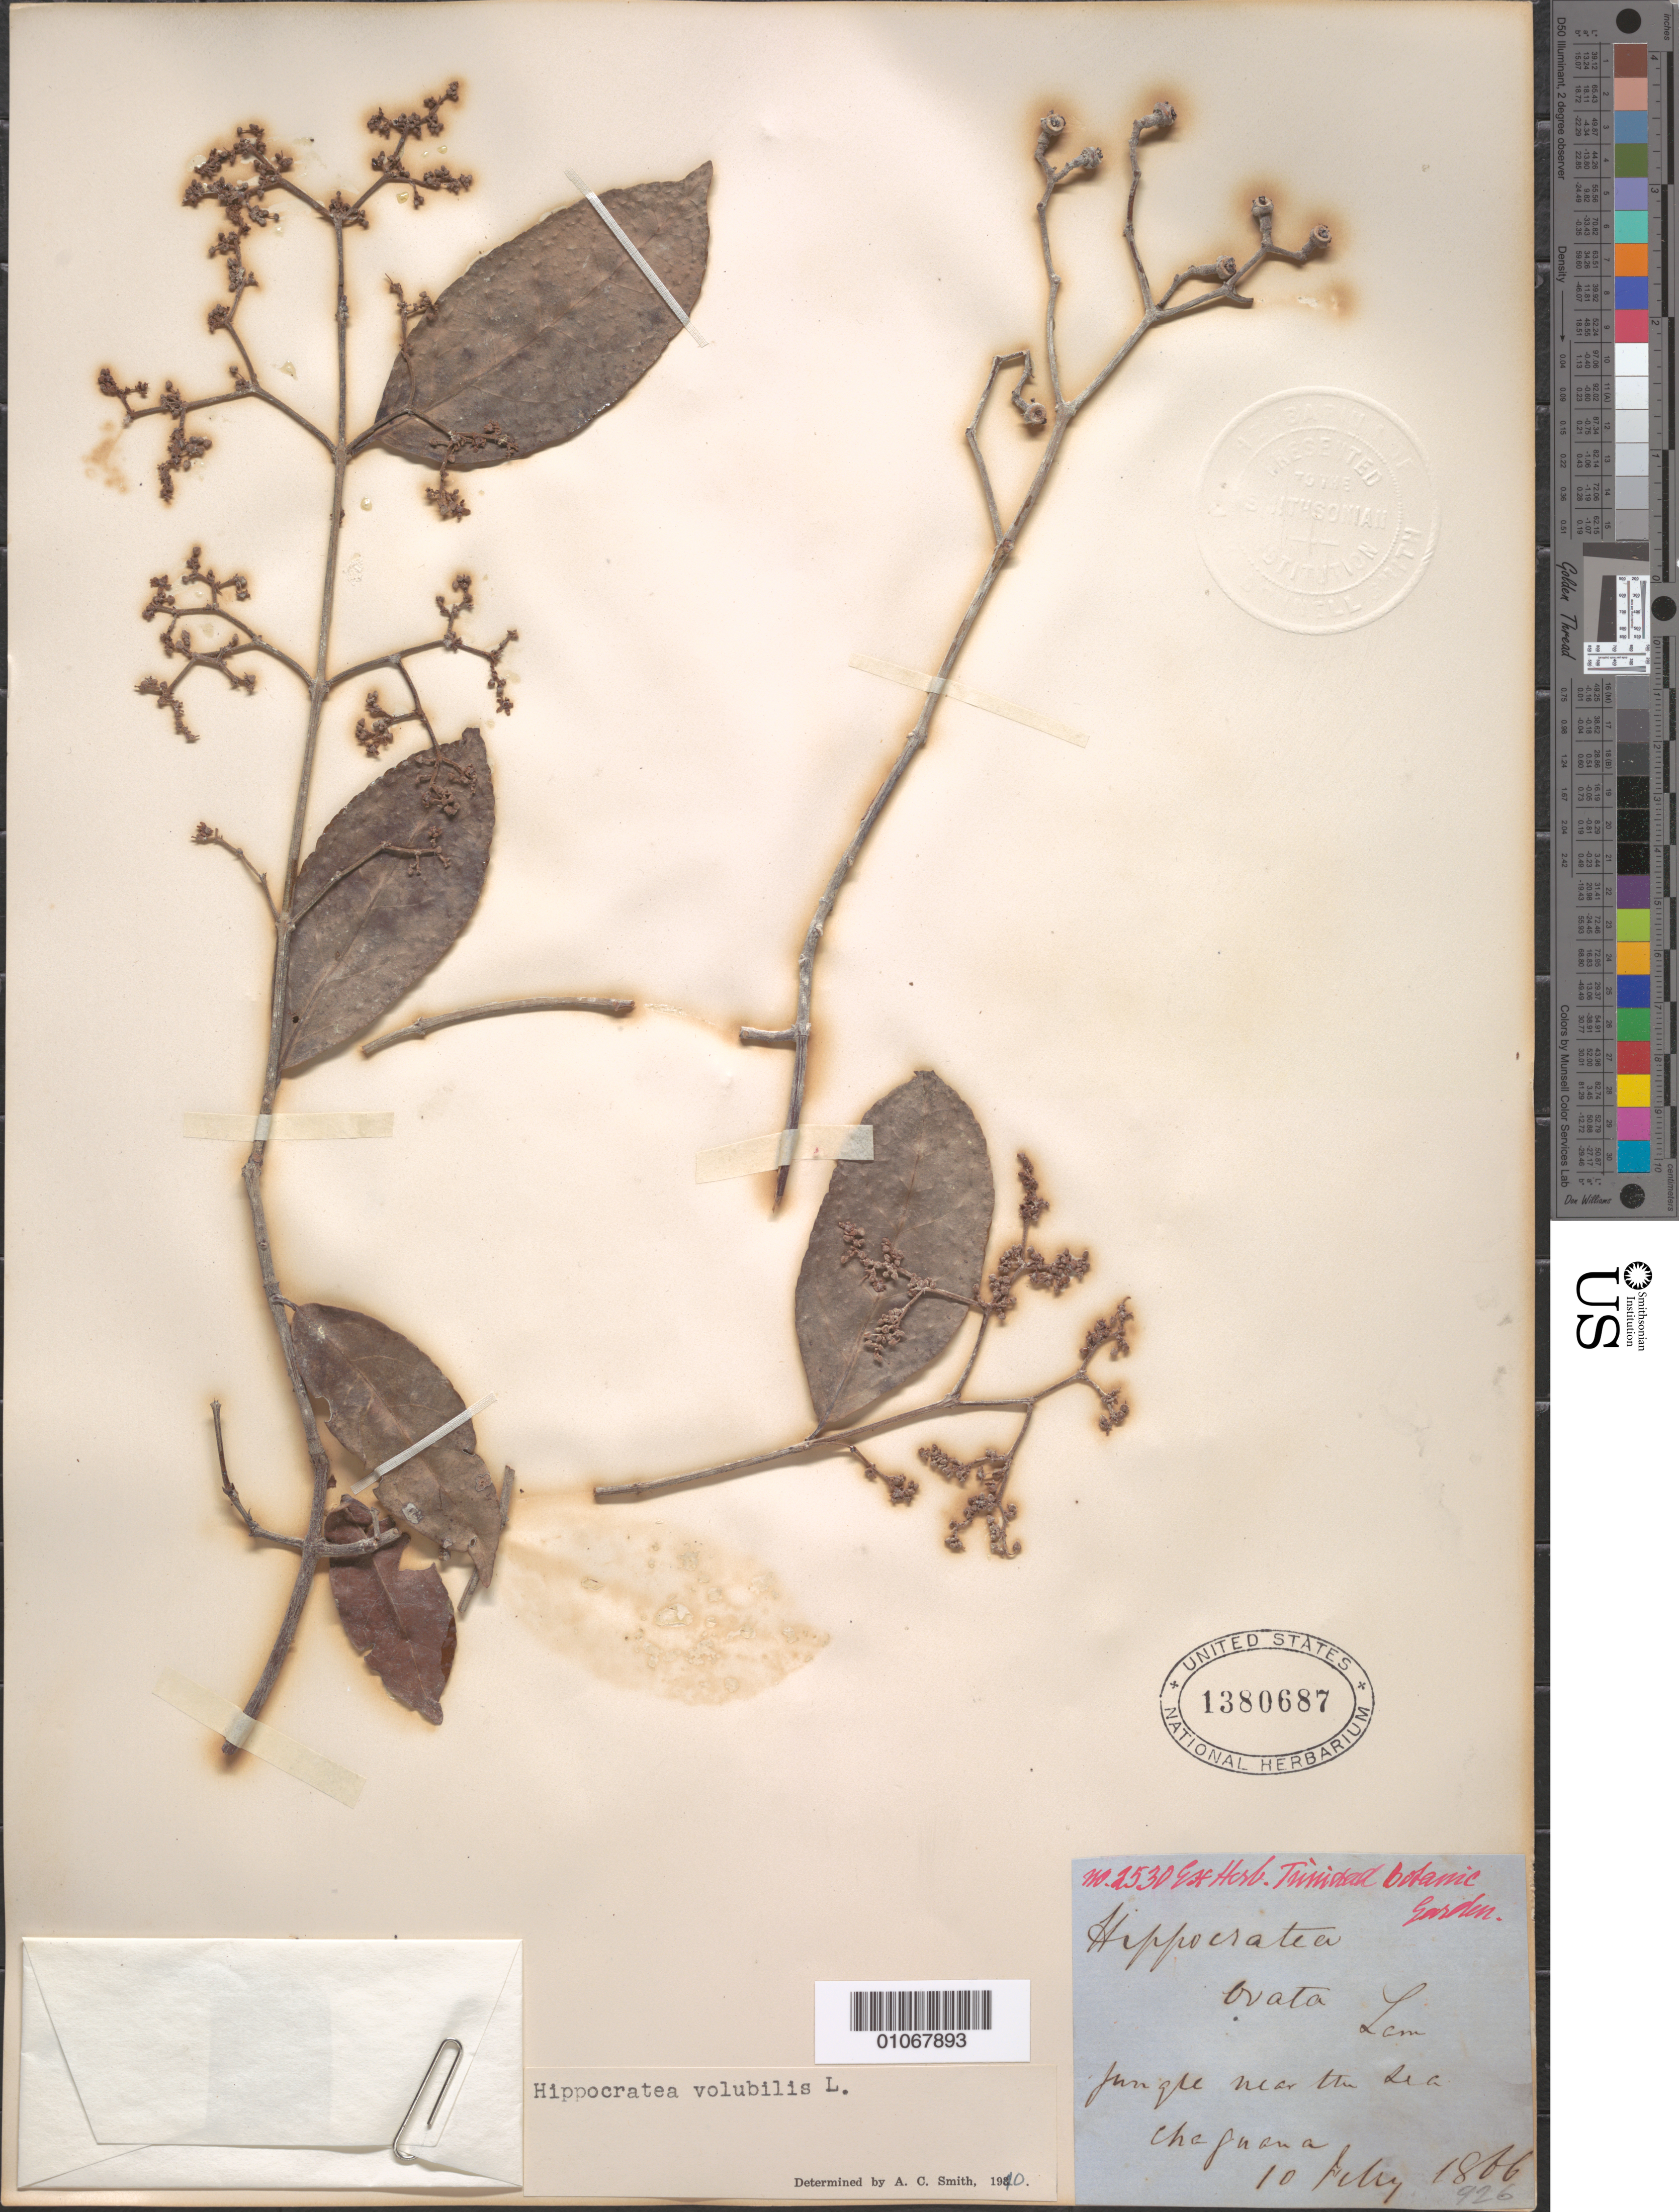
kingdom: Plantae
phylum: Tracheophyta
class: Magnoliopsida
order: Celastrales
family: Celastraceae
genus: Hippocratea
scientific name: Hippocratea volubilis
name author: L.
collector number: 2530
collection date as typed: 10 Jul 1866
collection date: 1866-07-10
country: Trinidad and Tobago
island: Trinidad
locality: Jungle near the sea, Chapuana.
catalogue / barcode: US 1380687